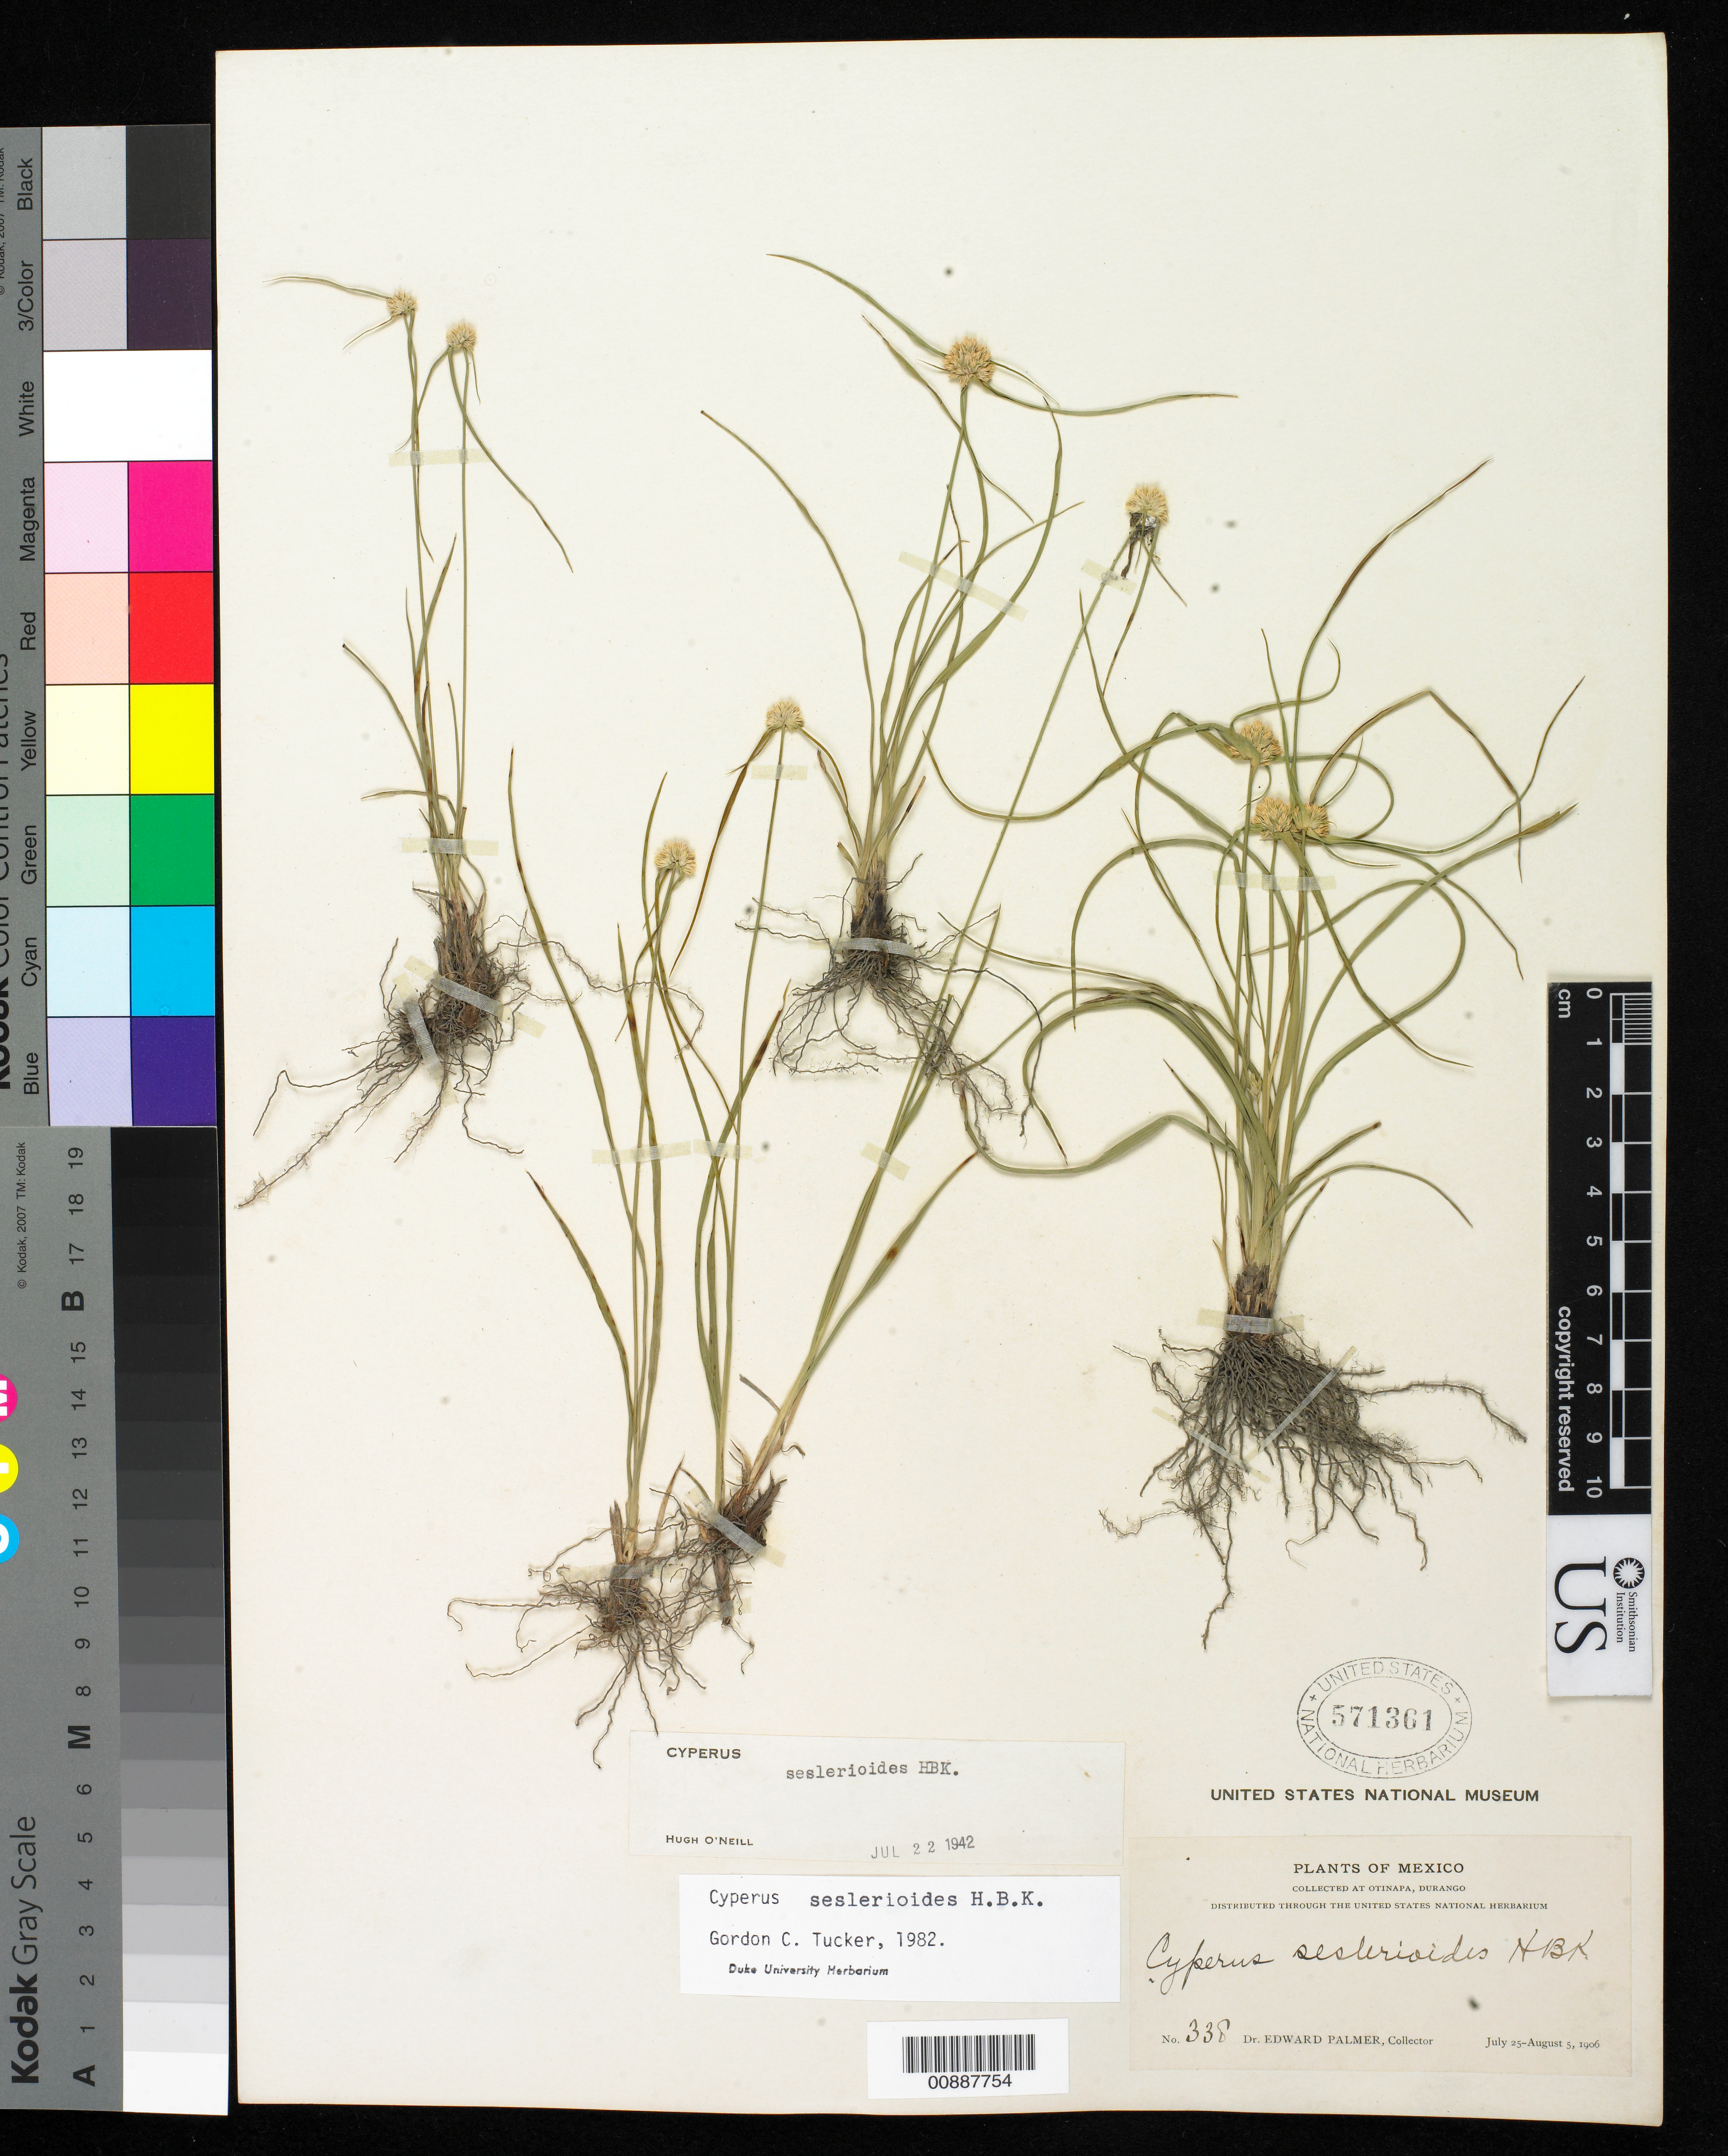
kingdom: Plantae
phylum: Tracheophyta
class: Liliopsida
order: Poales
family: Cyperaceae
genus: Cyperus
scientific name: Cyperus seslerioides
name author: Kunth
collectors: E. Palmer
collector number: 338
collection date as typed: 25 Jul 1906 to 05 Aug 1906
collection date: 1906-07-25/1906-08-05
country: Mexico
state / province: Durango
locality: Otinapa, Durango.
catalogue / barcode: US 571361